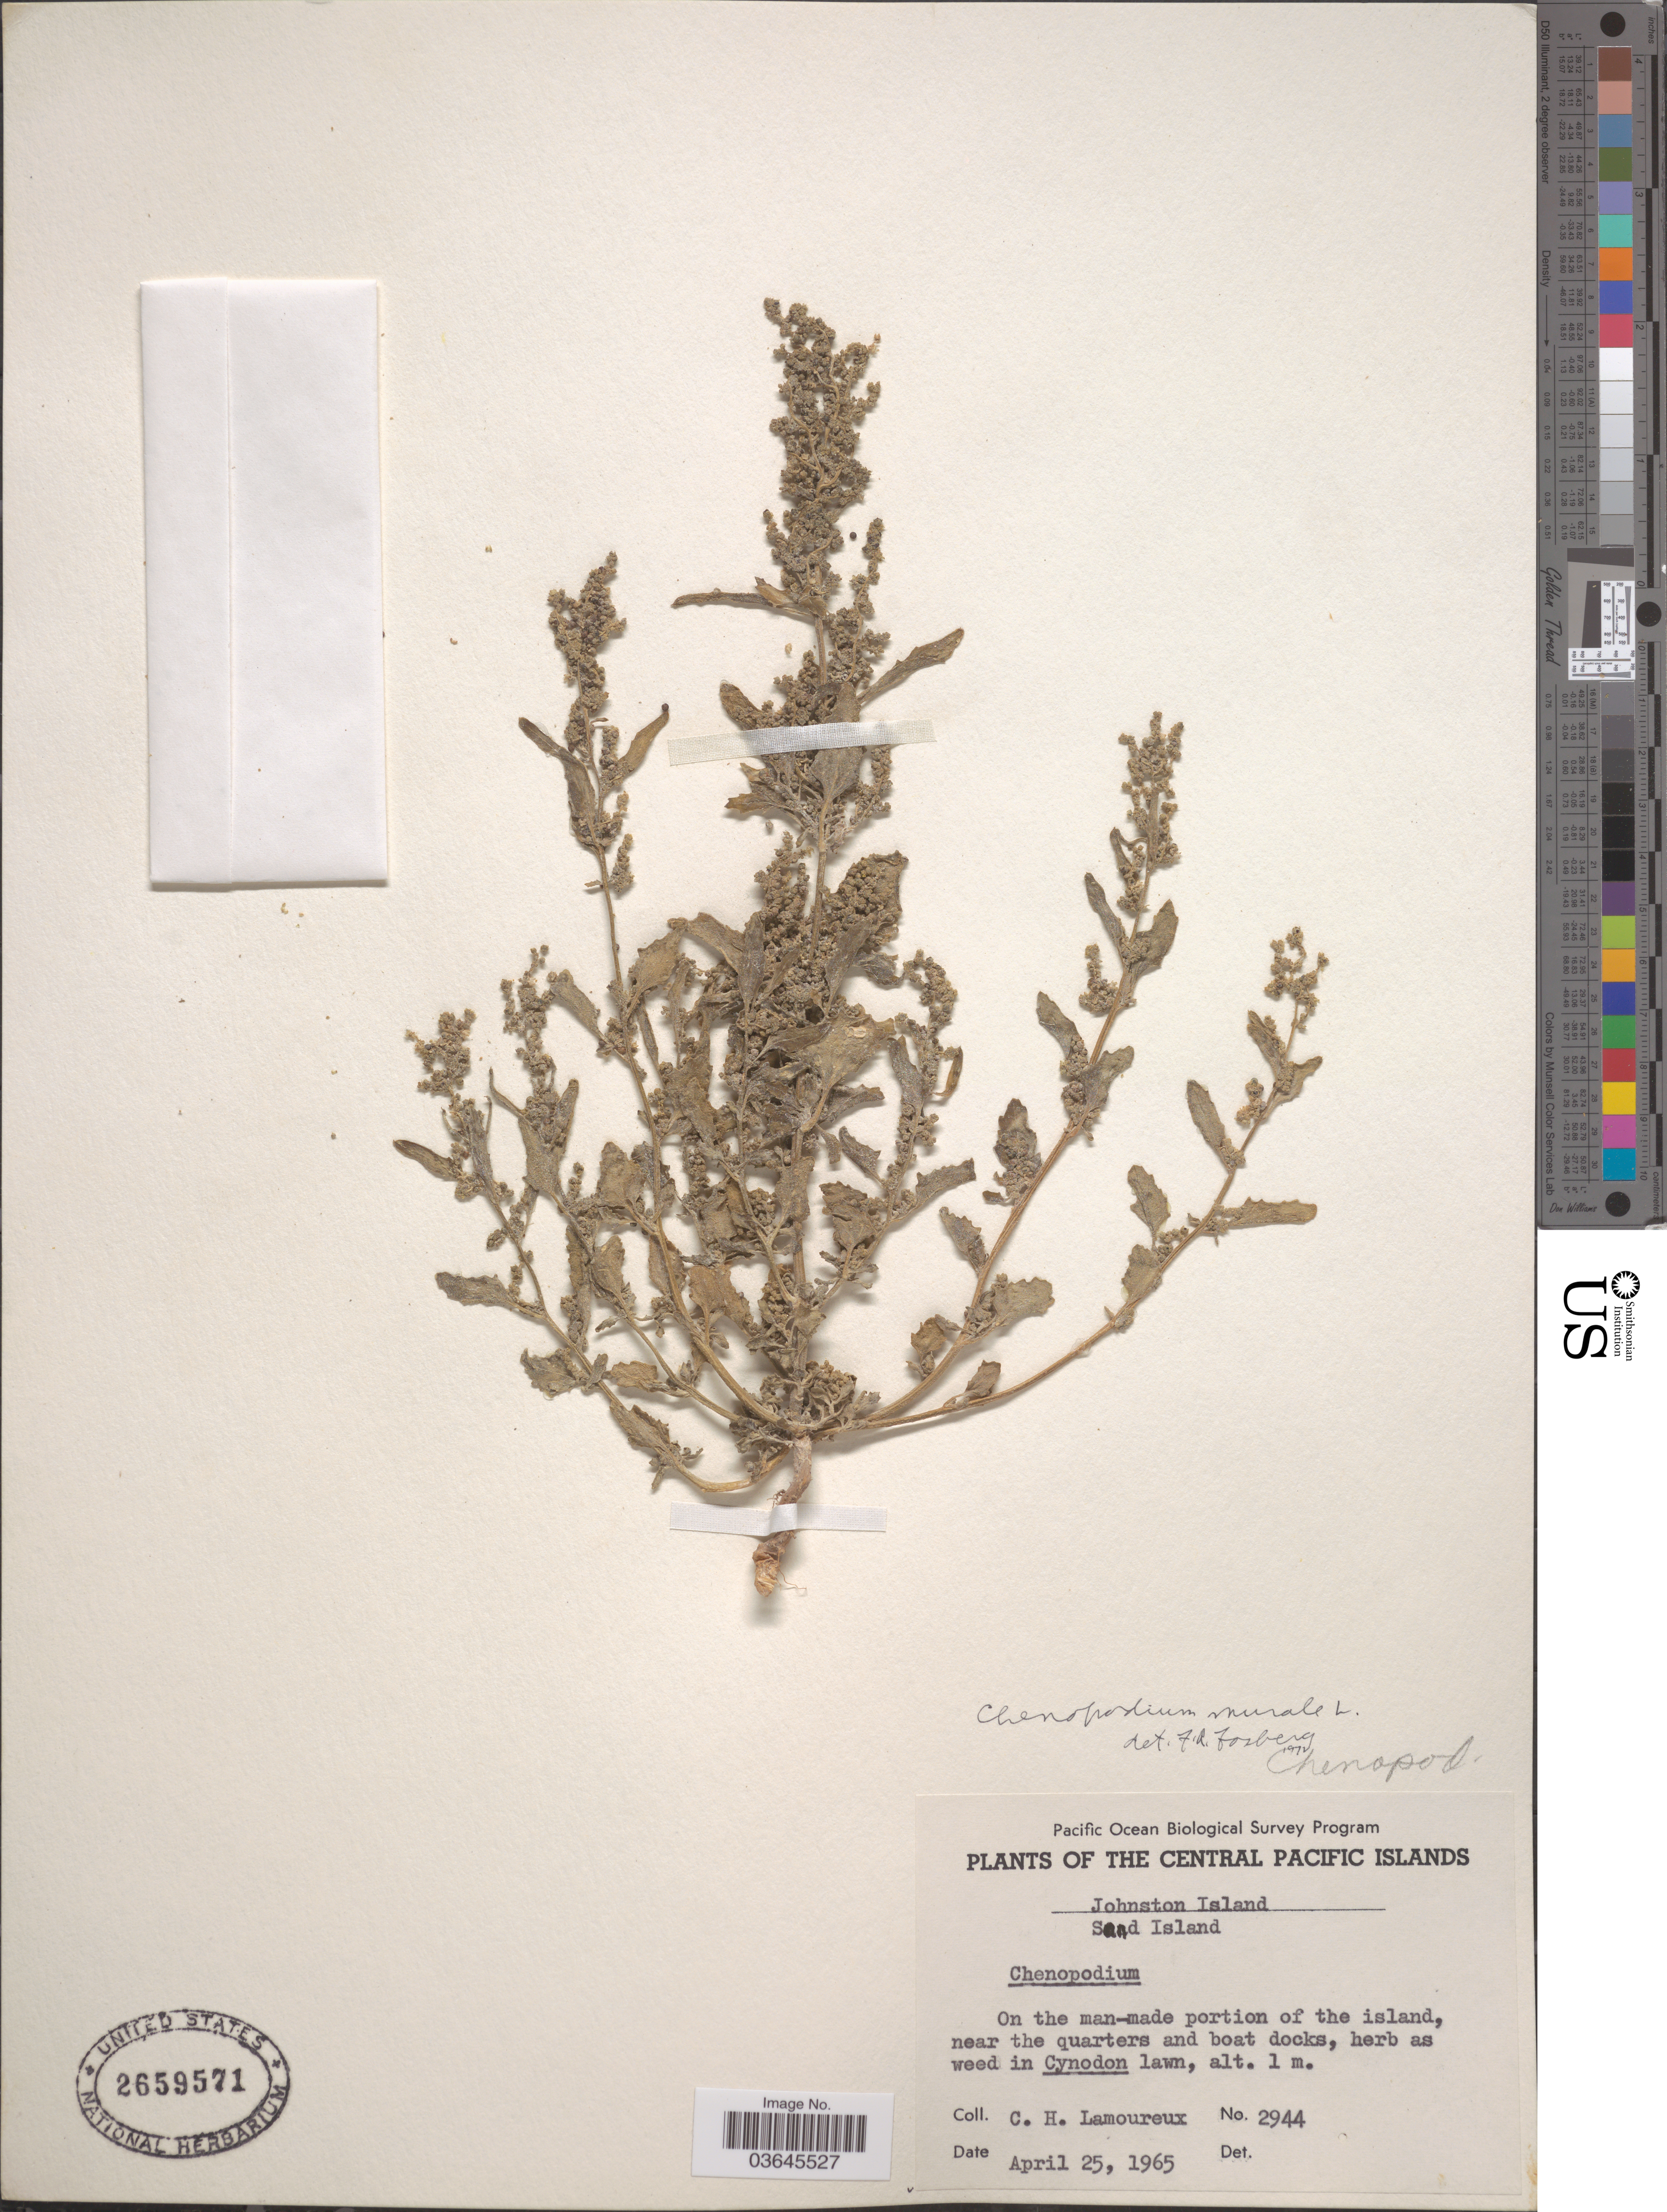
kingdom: Plantae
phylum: Tracheophyta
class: Magnoliopsida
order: Caryophyllales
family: Amaranthaceae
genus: Chenopodiastrum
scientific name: Chenopodiastrum murale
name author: (L.) S. Fuentes et al.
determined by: Wagner, W. L., (BOT), Smithsonian Institution - National Museum of Natural History (UNITED STATES)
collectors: C. H. Lamoureux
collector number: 2944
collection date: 1965-04-25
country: U.S. Administered Pacific Islands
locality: The Central Pacific Islands, Johnston Island, Sand Island. On the man-made portion of the island, near the quarters and boat docks.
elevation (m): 1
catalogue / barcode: US 2659571